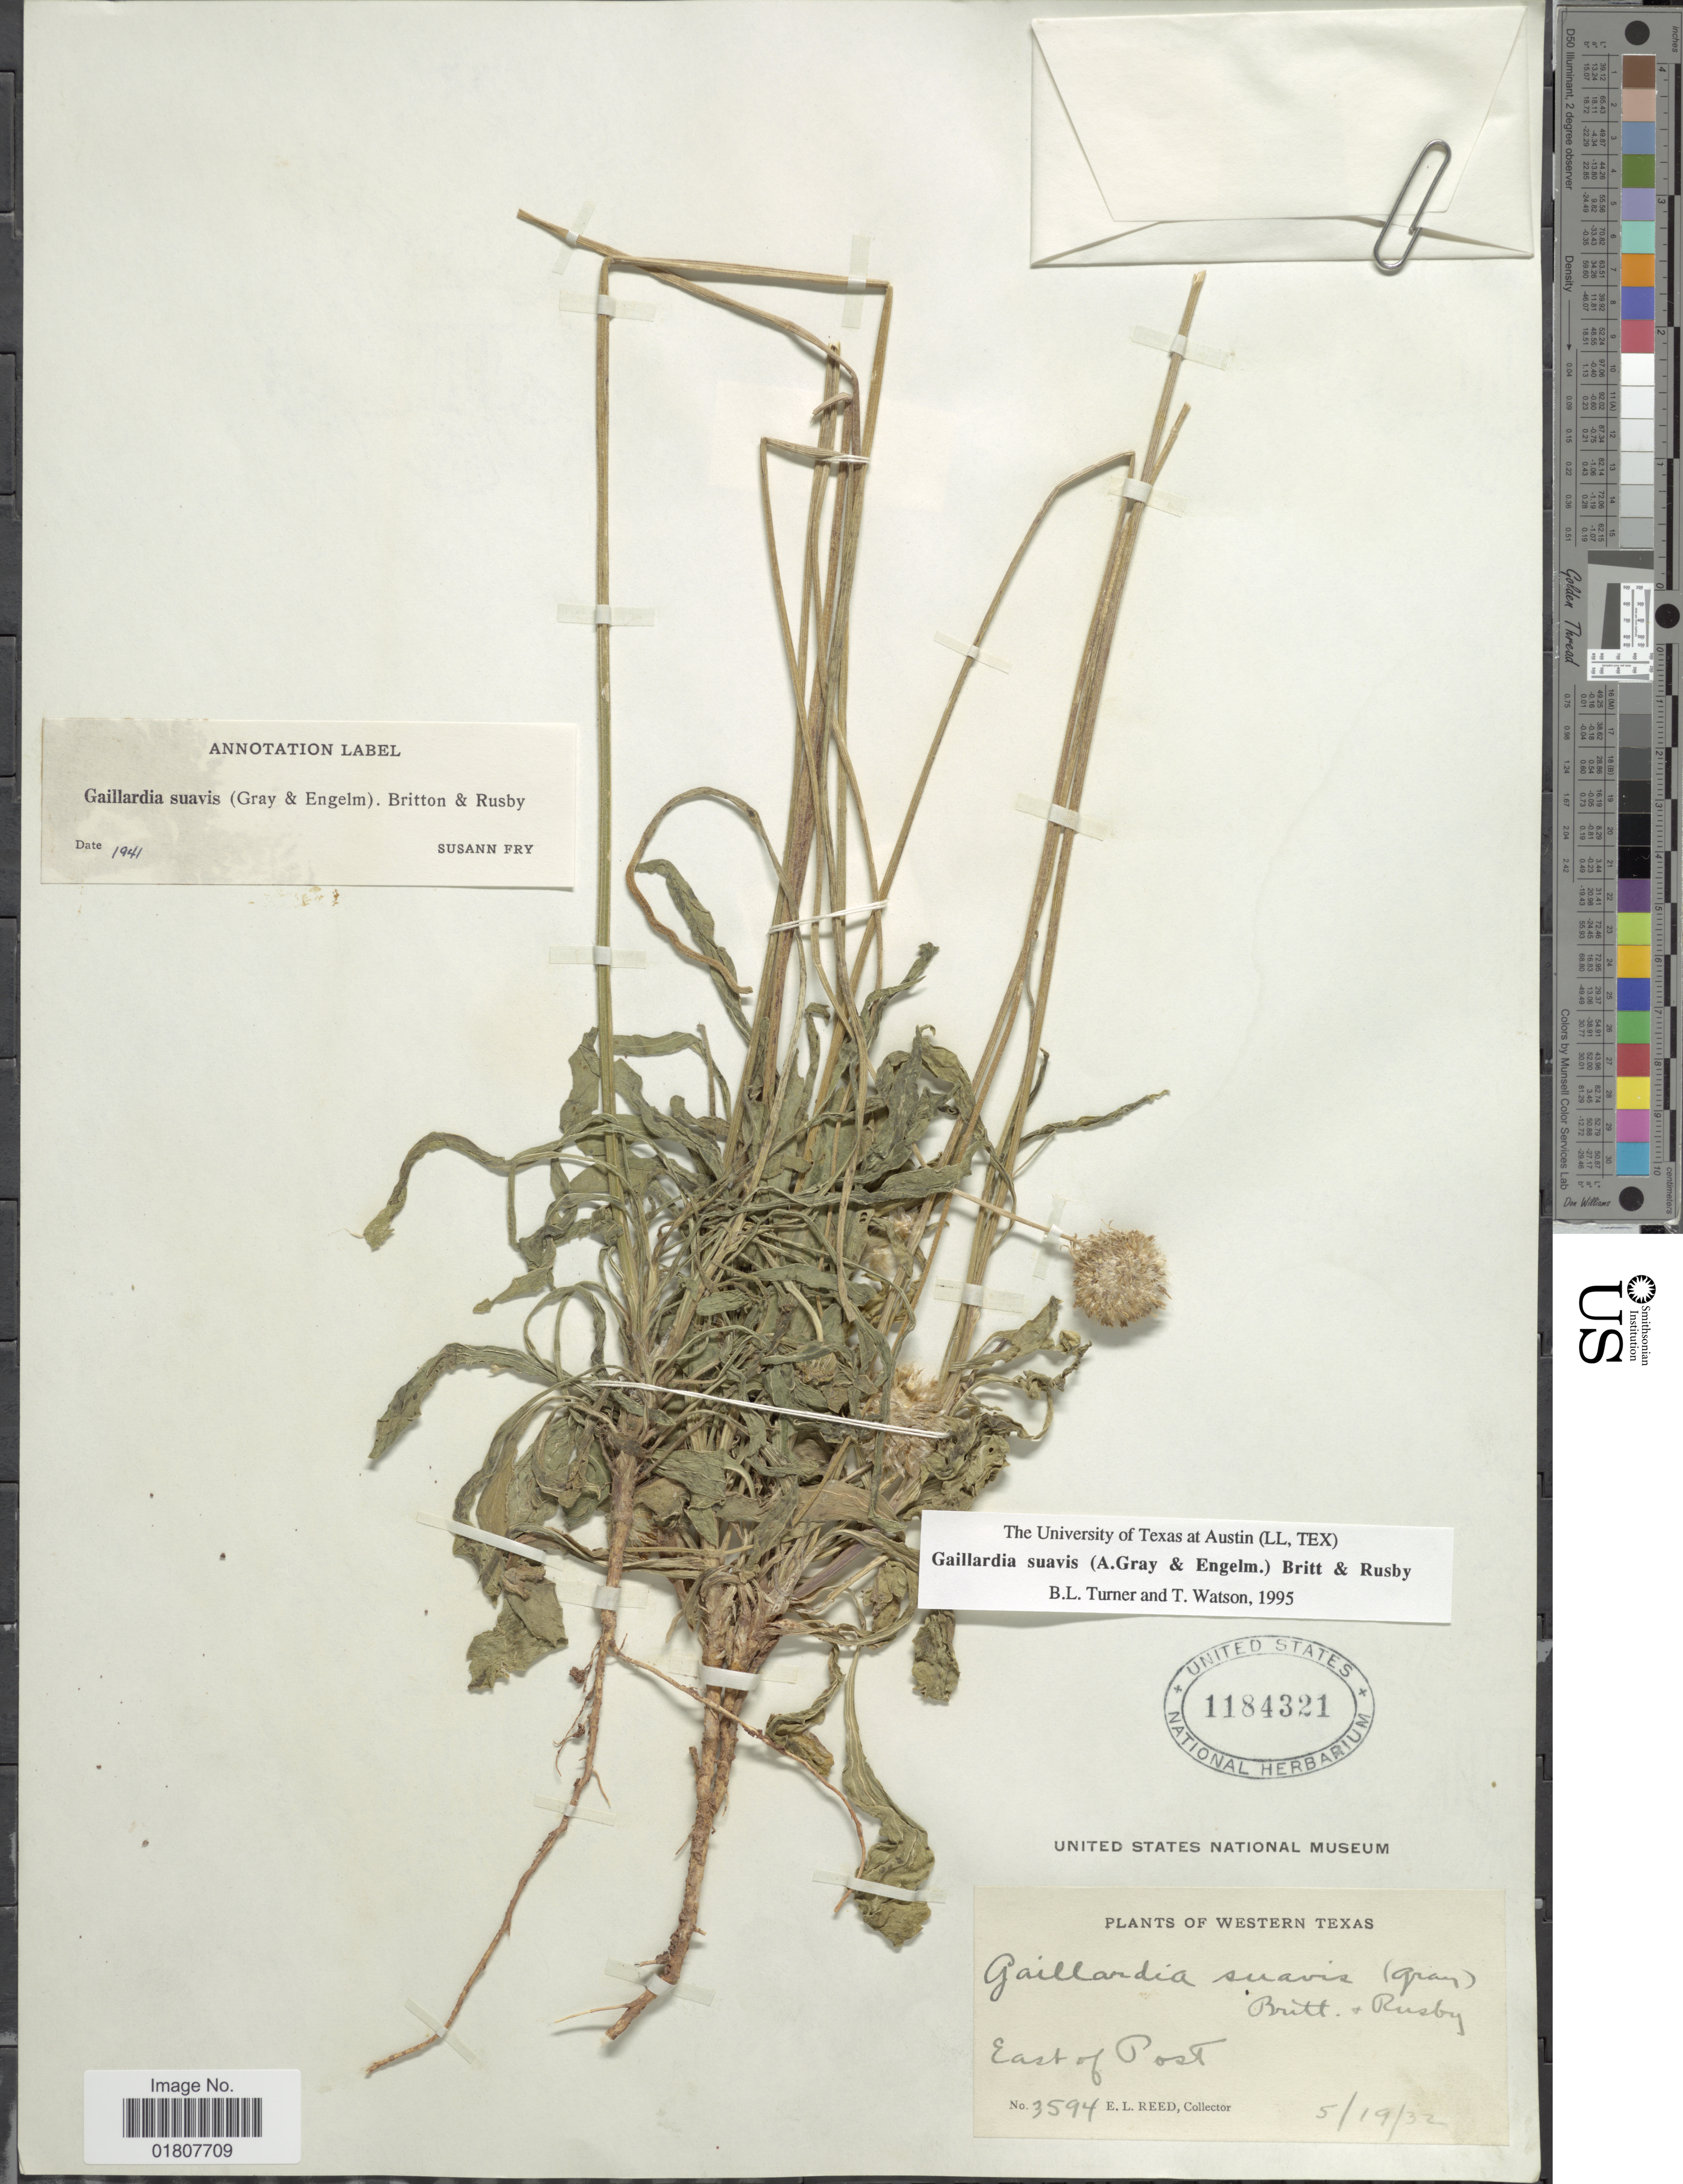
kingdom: Plantae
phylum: Tracheophyta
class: Magnoliopsida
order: Asterales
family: Asteraceae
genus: Gaillardia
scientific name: Gaillardia suavis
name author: (A. Gray & Engelm.) Britton & Rusby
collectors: E. Reed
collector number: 3594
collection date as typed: Transcribed d/m/y: 19/5/32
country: United States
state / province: Texas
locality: Western Texas. East of Post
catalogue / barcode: US 1184321